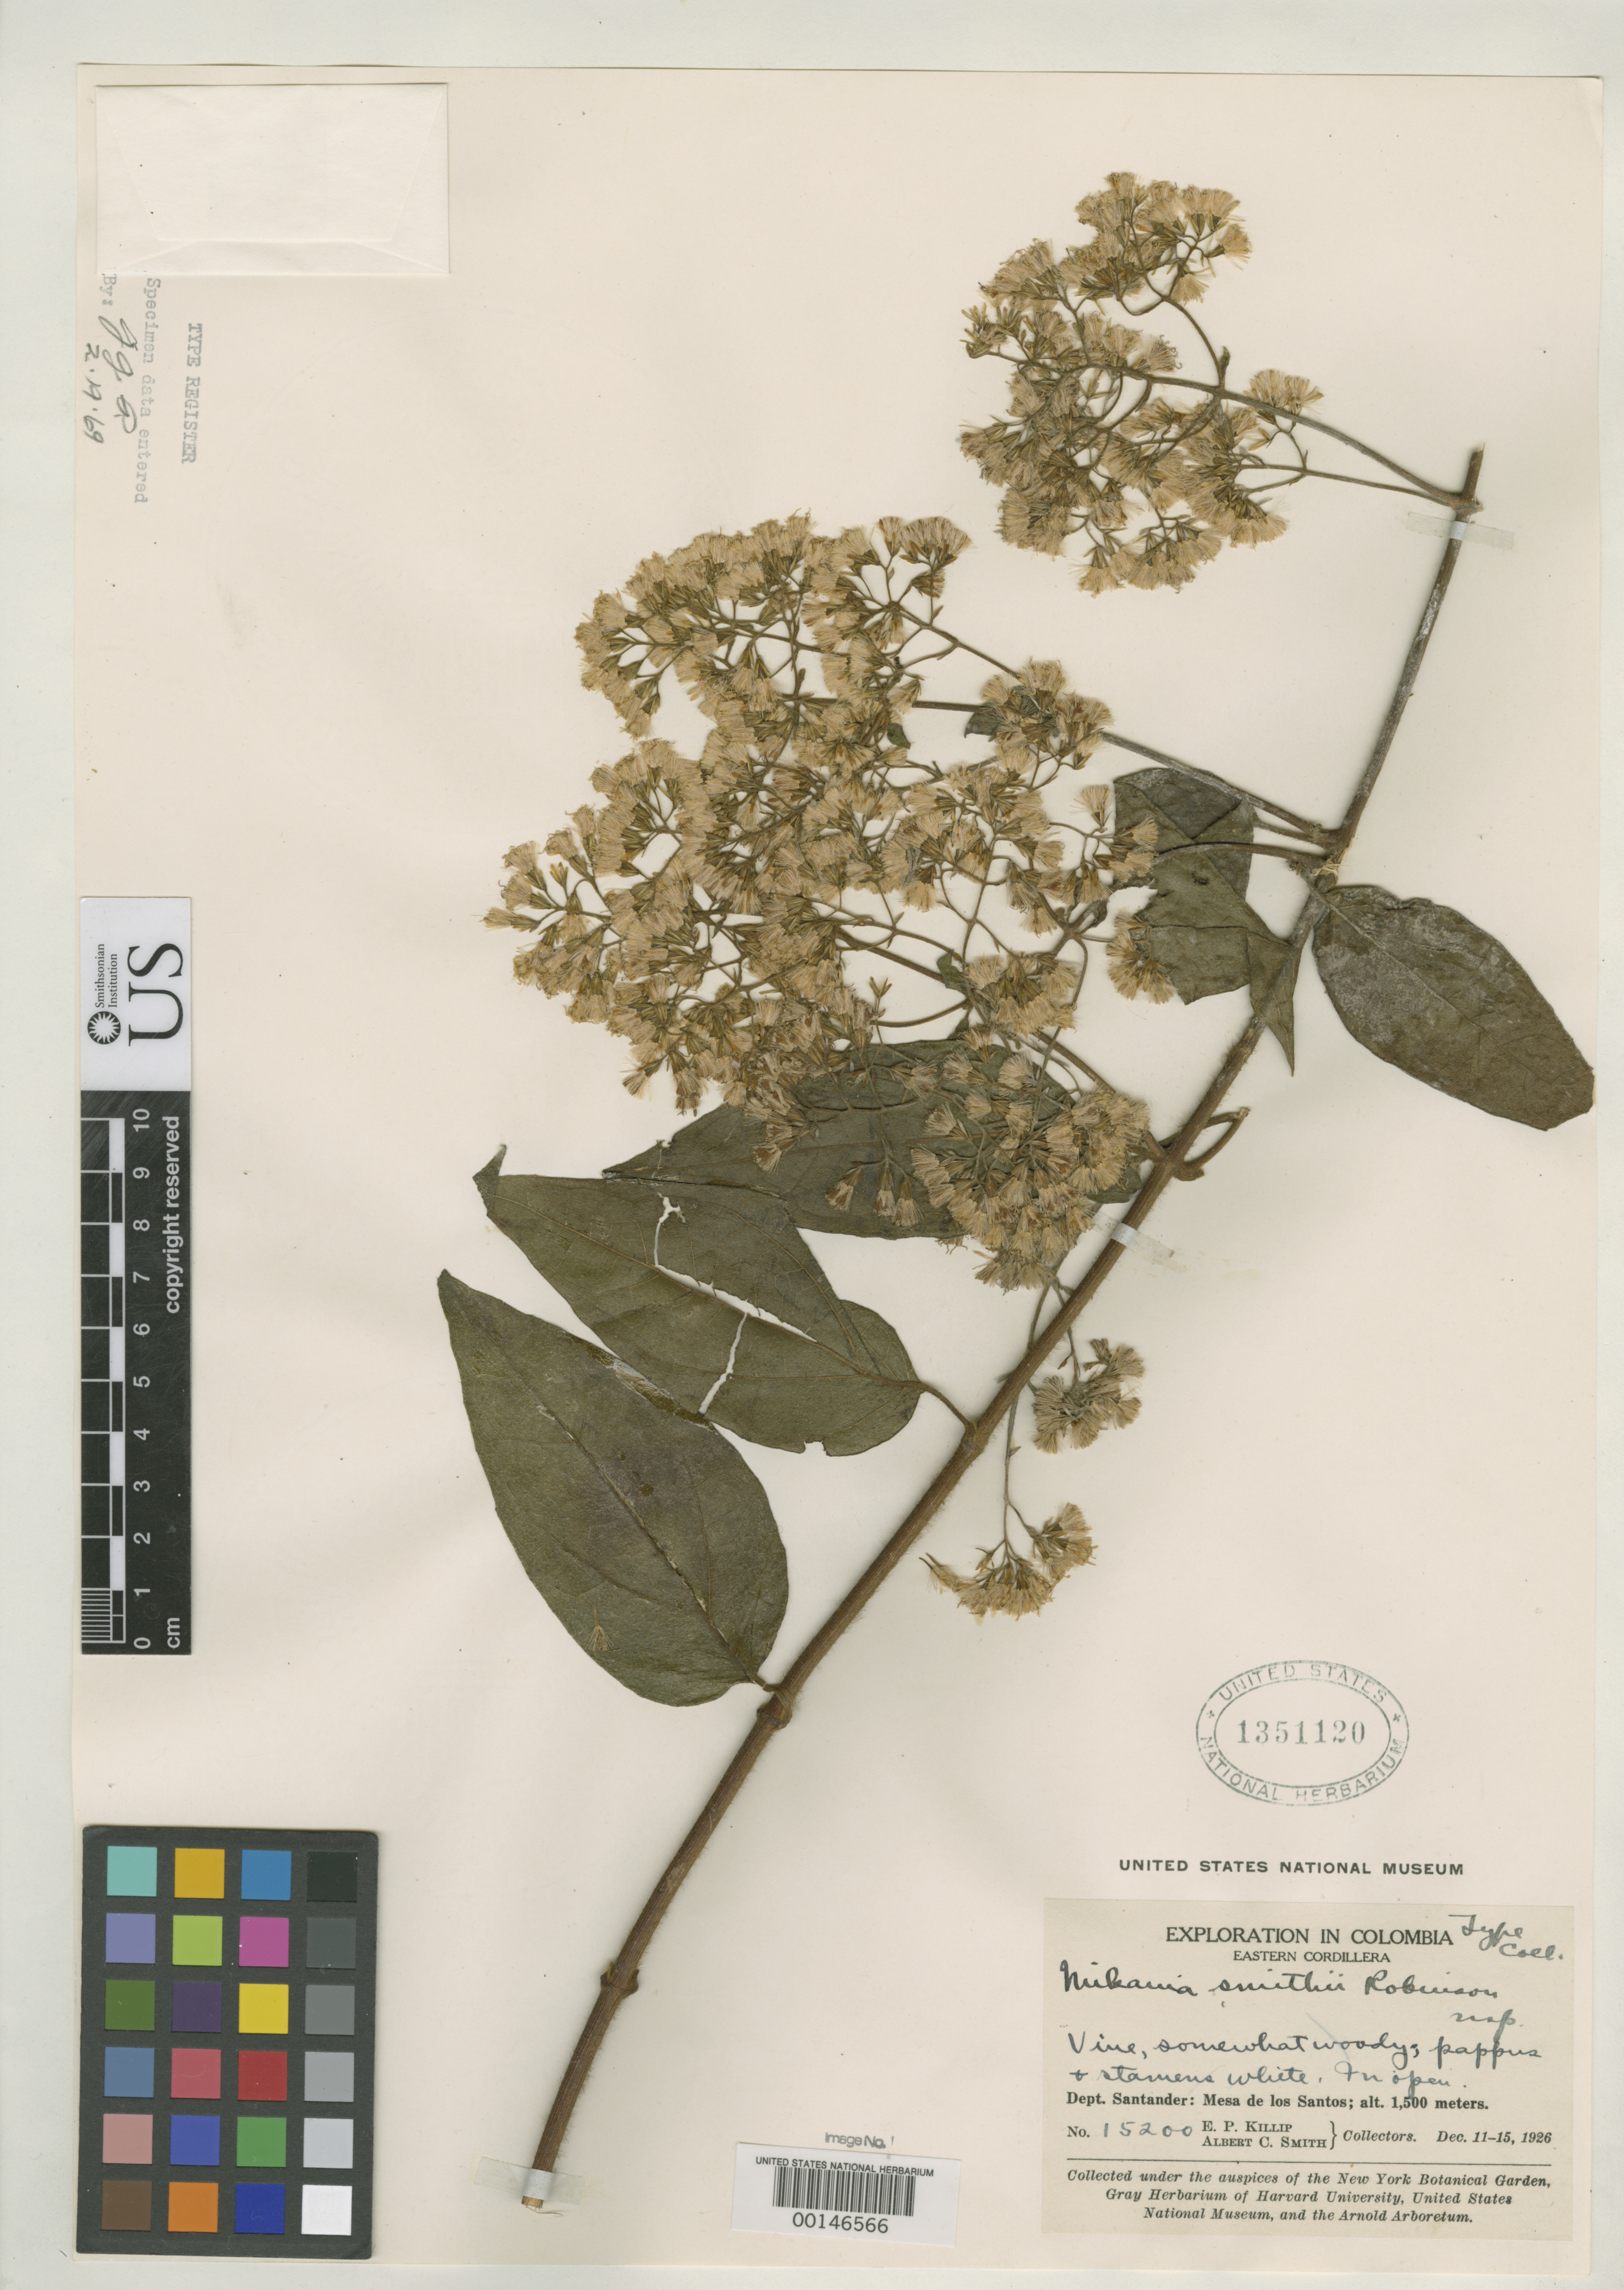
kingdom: Plantae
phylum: Tracheophyta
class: Magnoliopsida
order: Asterales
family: Asteraceae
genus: Mikania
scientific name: Mikania smithii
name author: B.L. Rob.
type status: Isotype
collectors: E. P. Killip & A. C. Smith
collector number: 15200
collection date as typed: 11 Dec 1926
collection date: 1926-12-11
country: Colombia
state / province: Santander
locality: Mesa de Los Santos.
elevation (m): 1500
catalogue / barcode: US 1351120